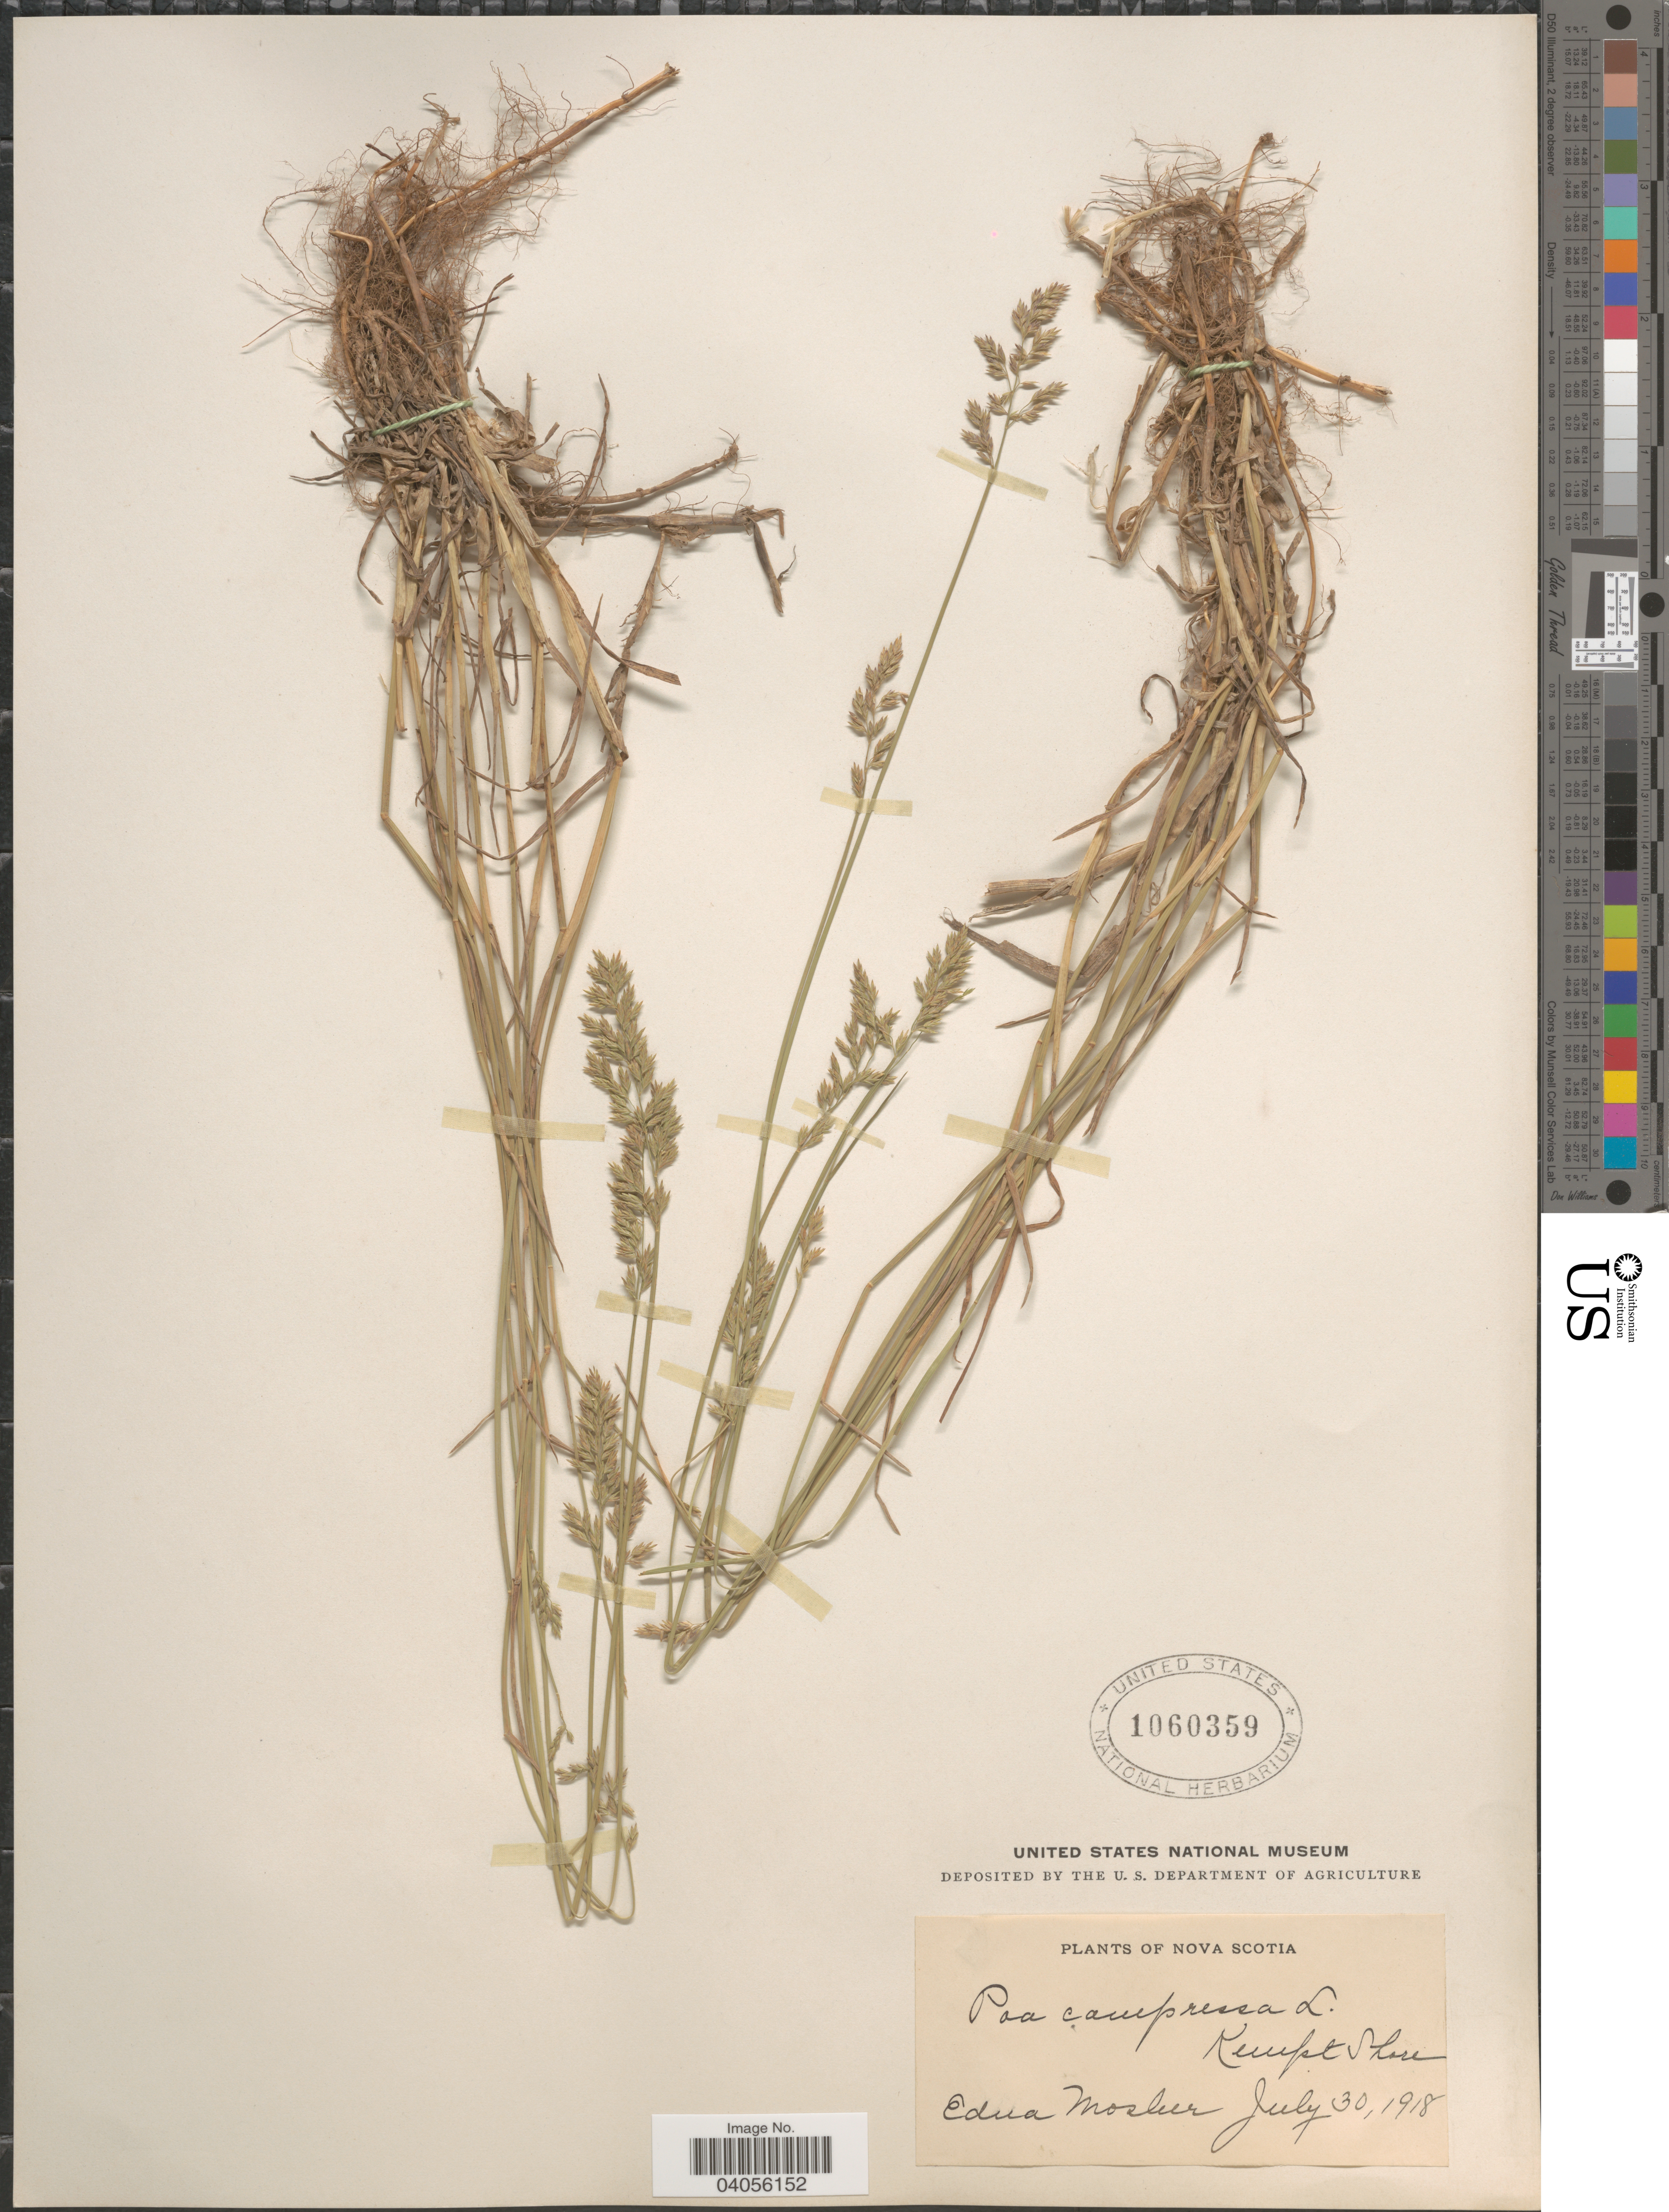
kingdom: Plantae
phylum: Tracheophyta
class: Liliopsida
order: Poales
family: Poaceae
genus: Poa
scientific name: Poa compressa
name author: L.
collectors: E. Mosher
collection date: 1918-07-30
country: Canada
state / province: Nova Scotia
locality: Kuupt Shore.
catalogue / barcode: US 1060359